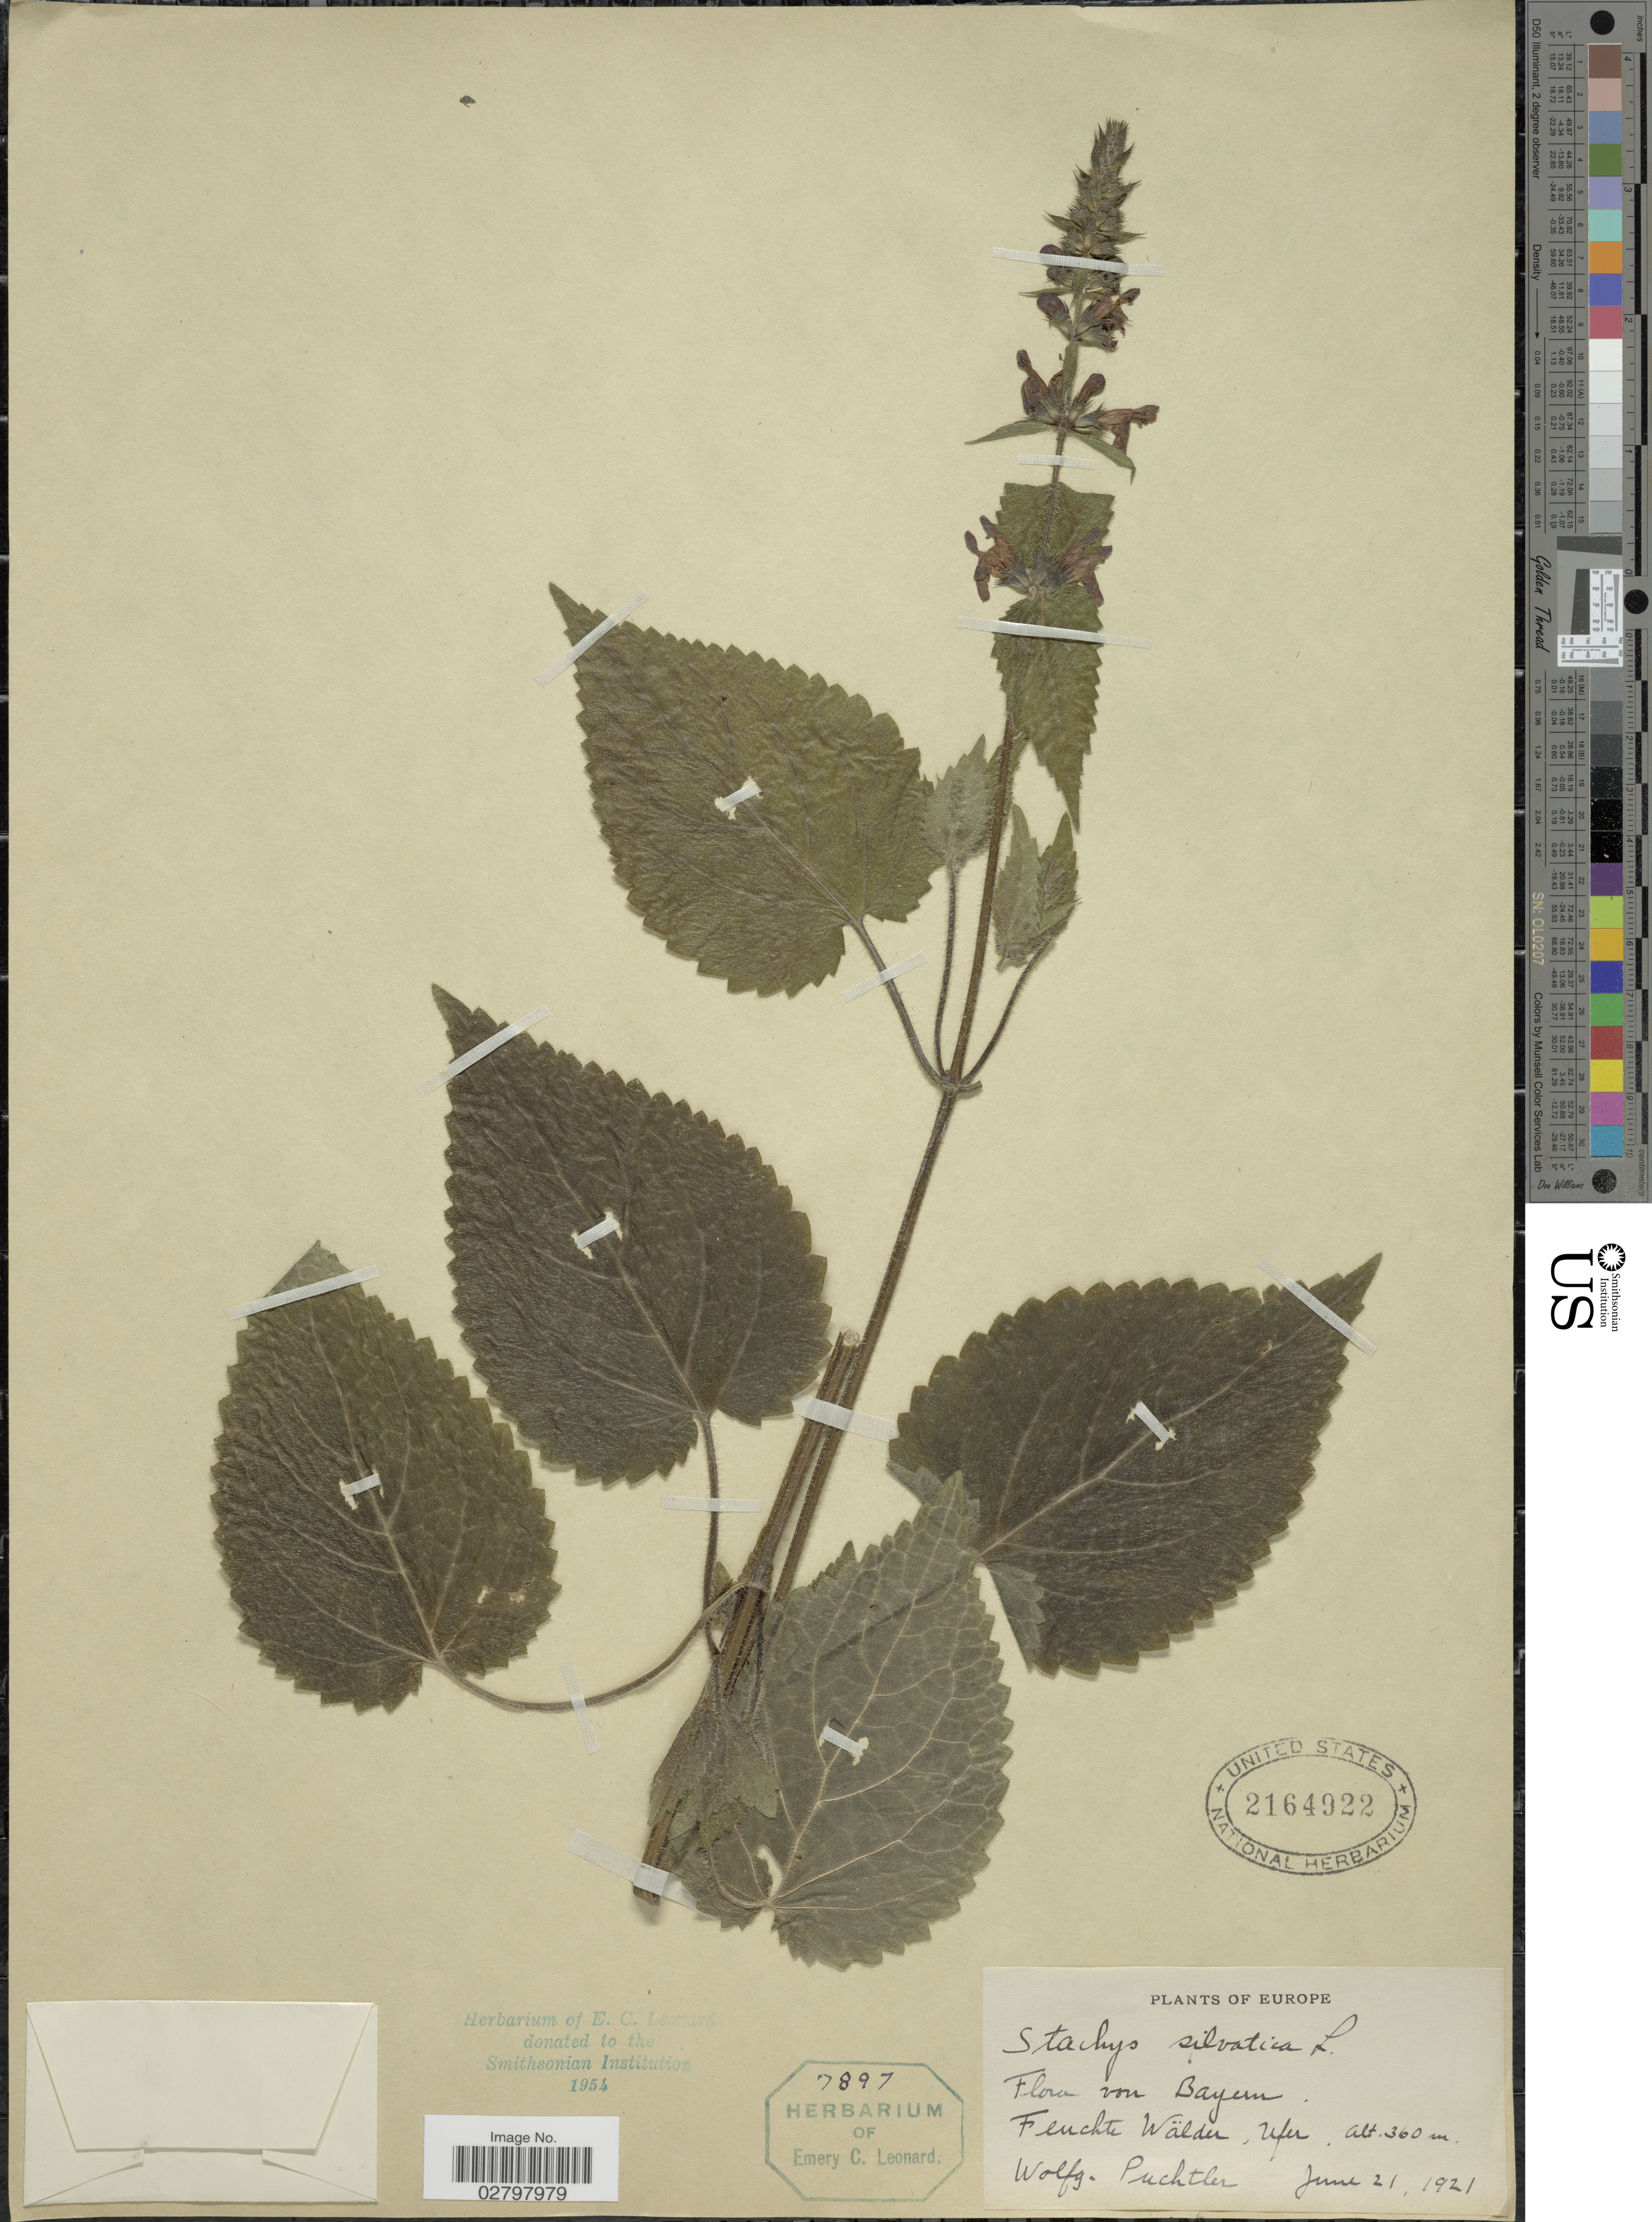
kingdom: Plantae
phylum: Tracheophyta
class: Magnoliopsida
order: Lamiales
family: Lamiaceae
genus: Stachys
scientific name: Stachys silvatica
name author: L.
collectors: W. Puchtler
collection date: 1921-06-21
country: Germany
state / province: Bayern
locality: Feuchte Wälden, Ufer.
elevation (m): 360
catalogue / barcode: US 2164922